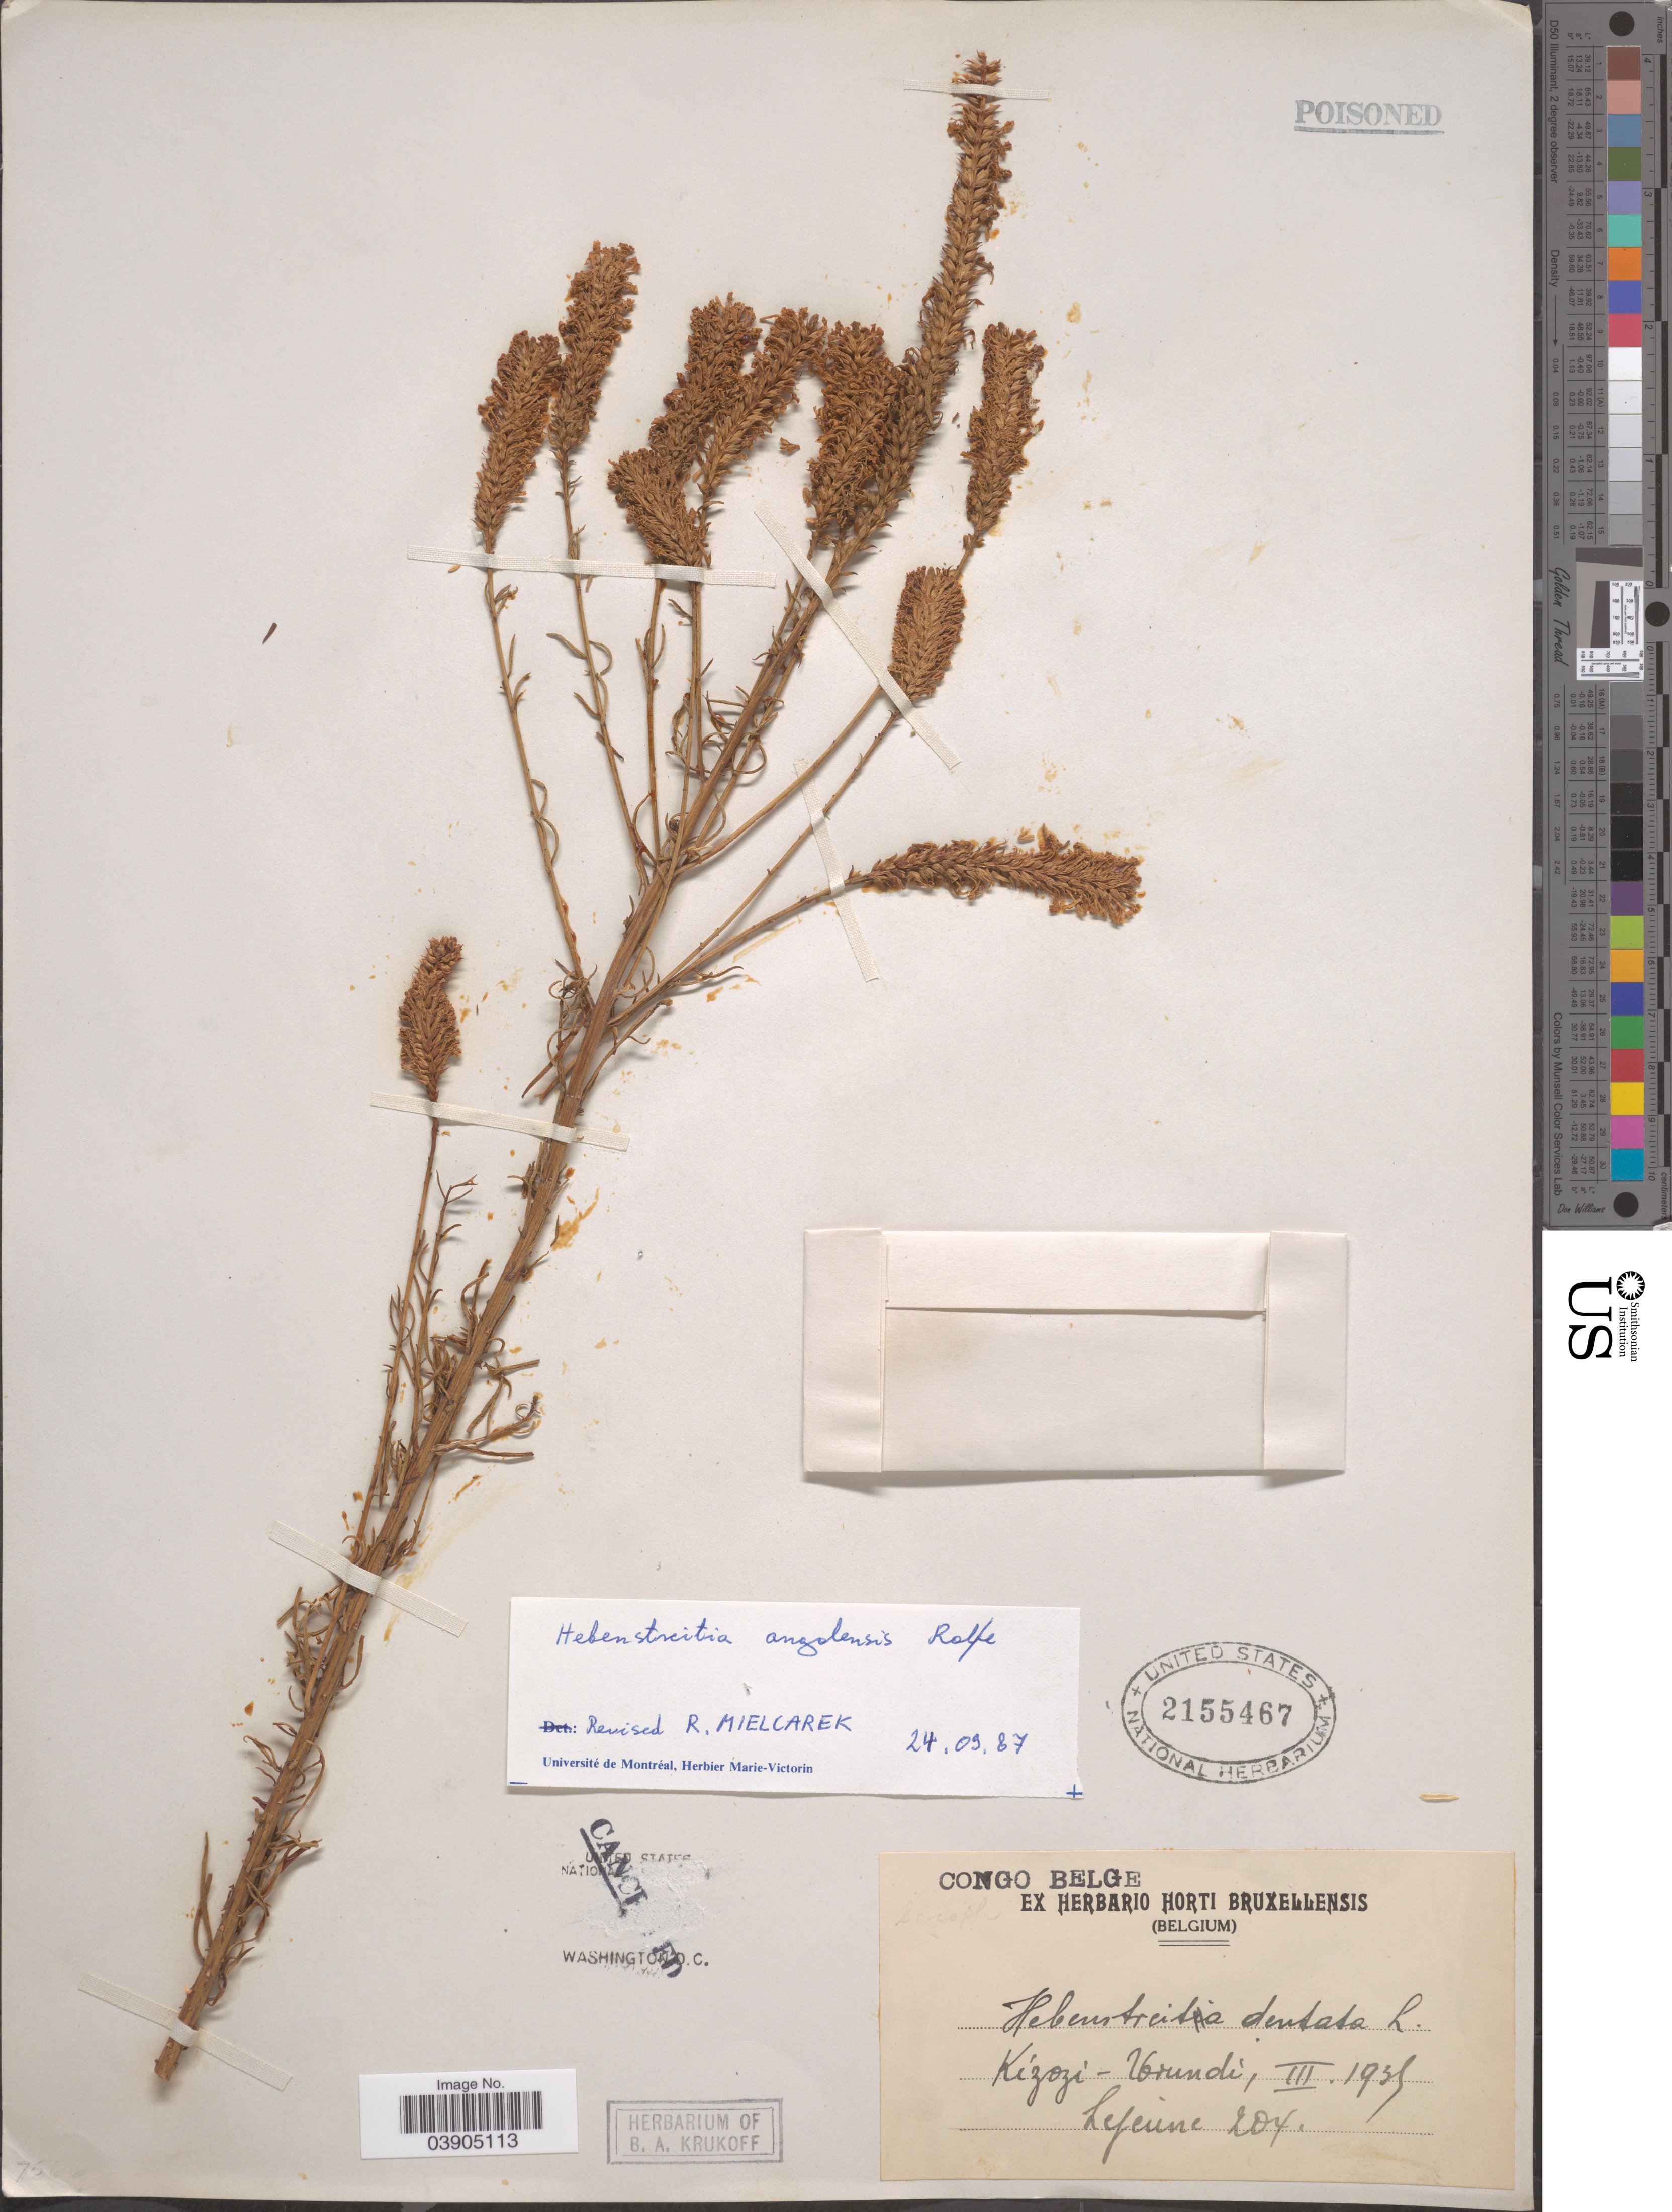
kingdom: Plantae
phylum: Tracheophyta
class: Magnoliopsida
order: Lamiales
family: Scrophulariaceae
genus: Hebenstretia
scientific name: Hebenstretia angolensis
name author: Rolfe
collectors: -. Lejeune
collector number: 204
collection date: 1935-03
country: Burundi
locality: Congo Belge. Kizozi-Urundi.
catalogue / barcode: US 2155467